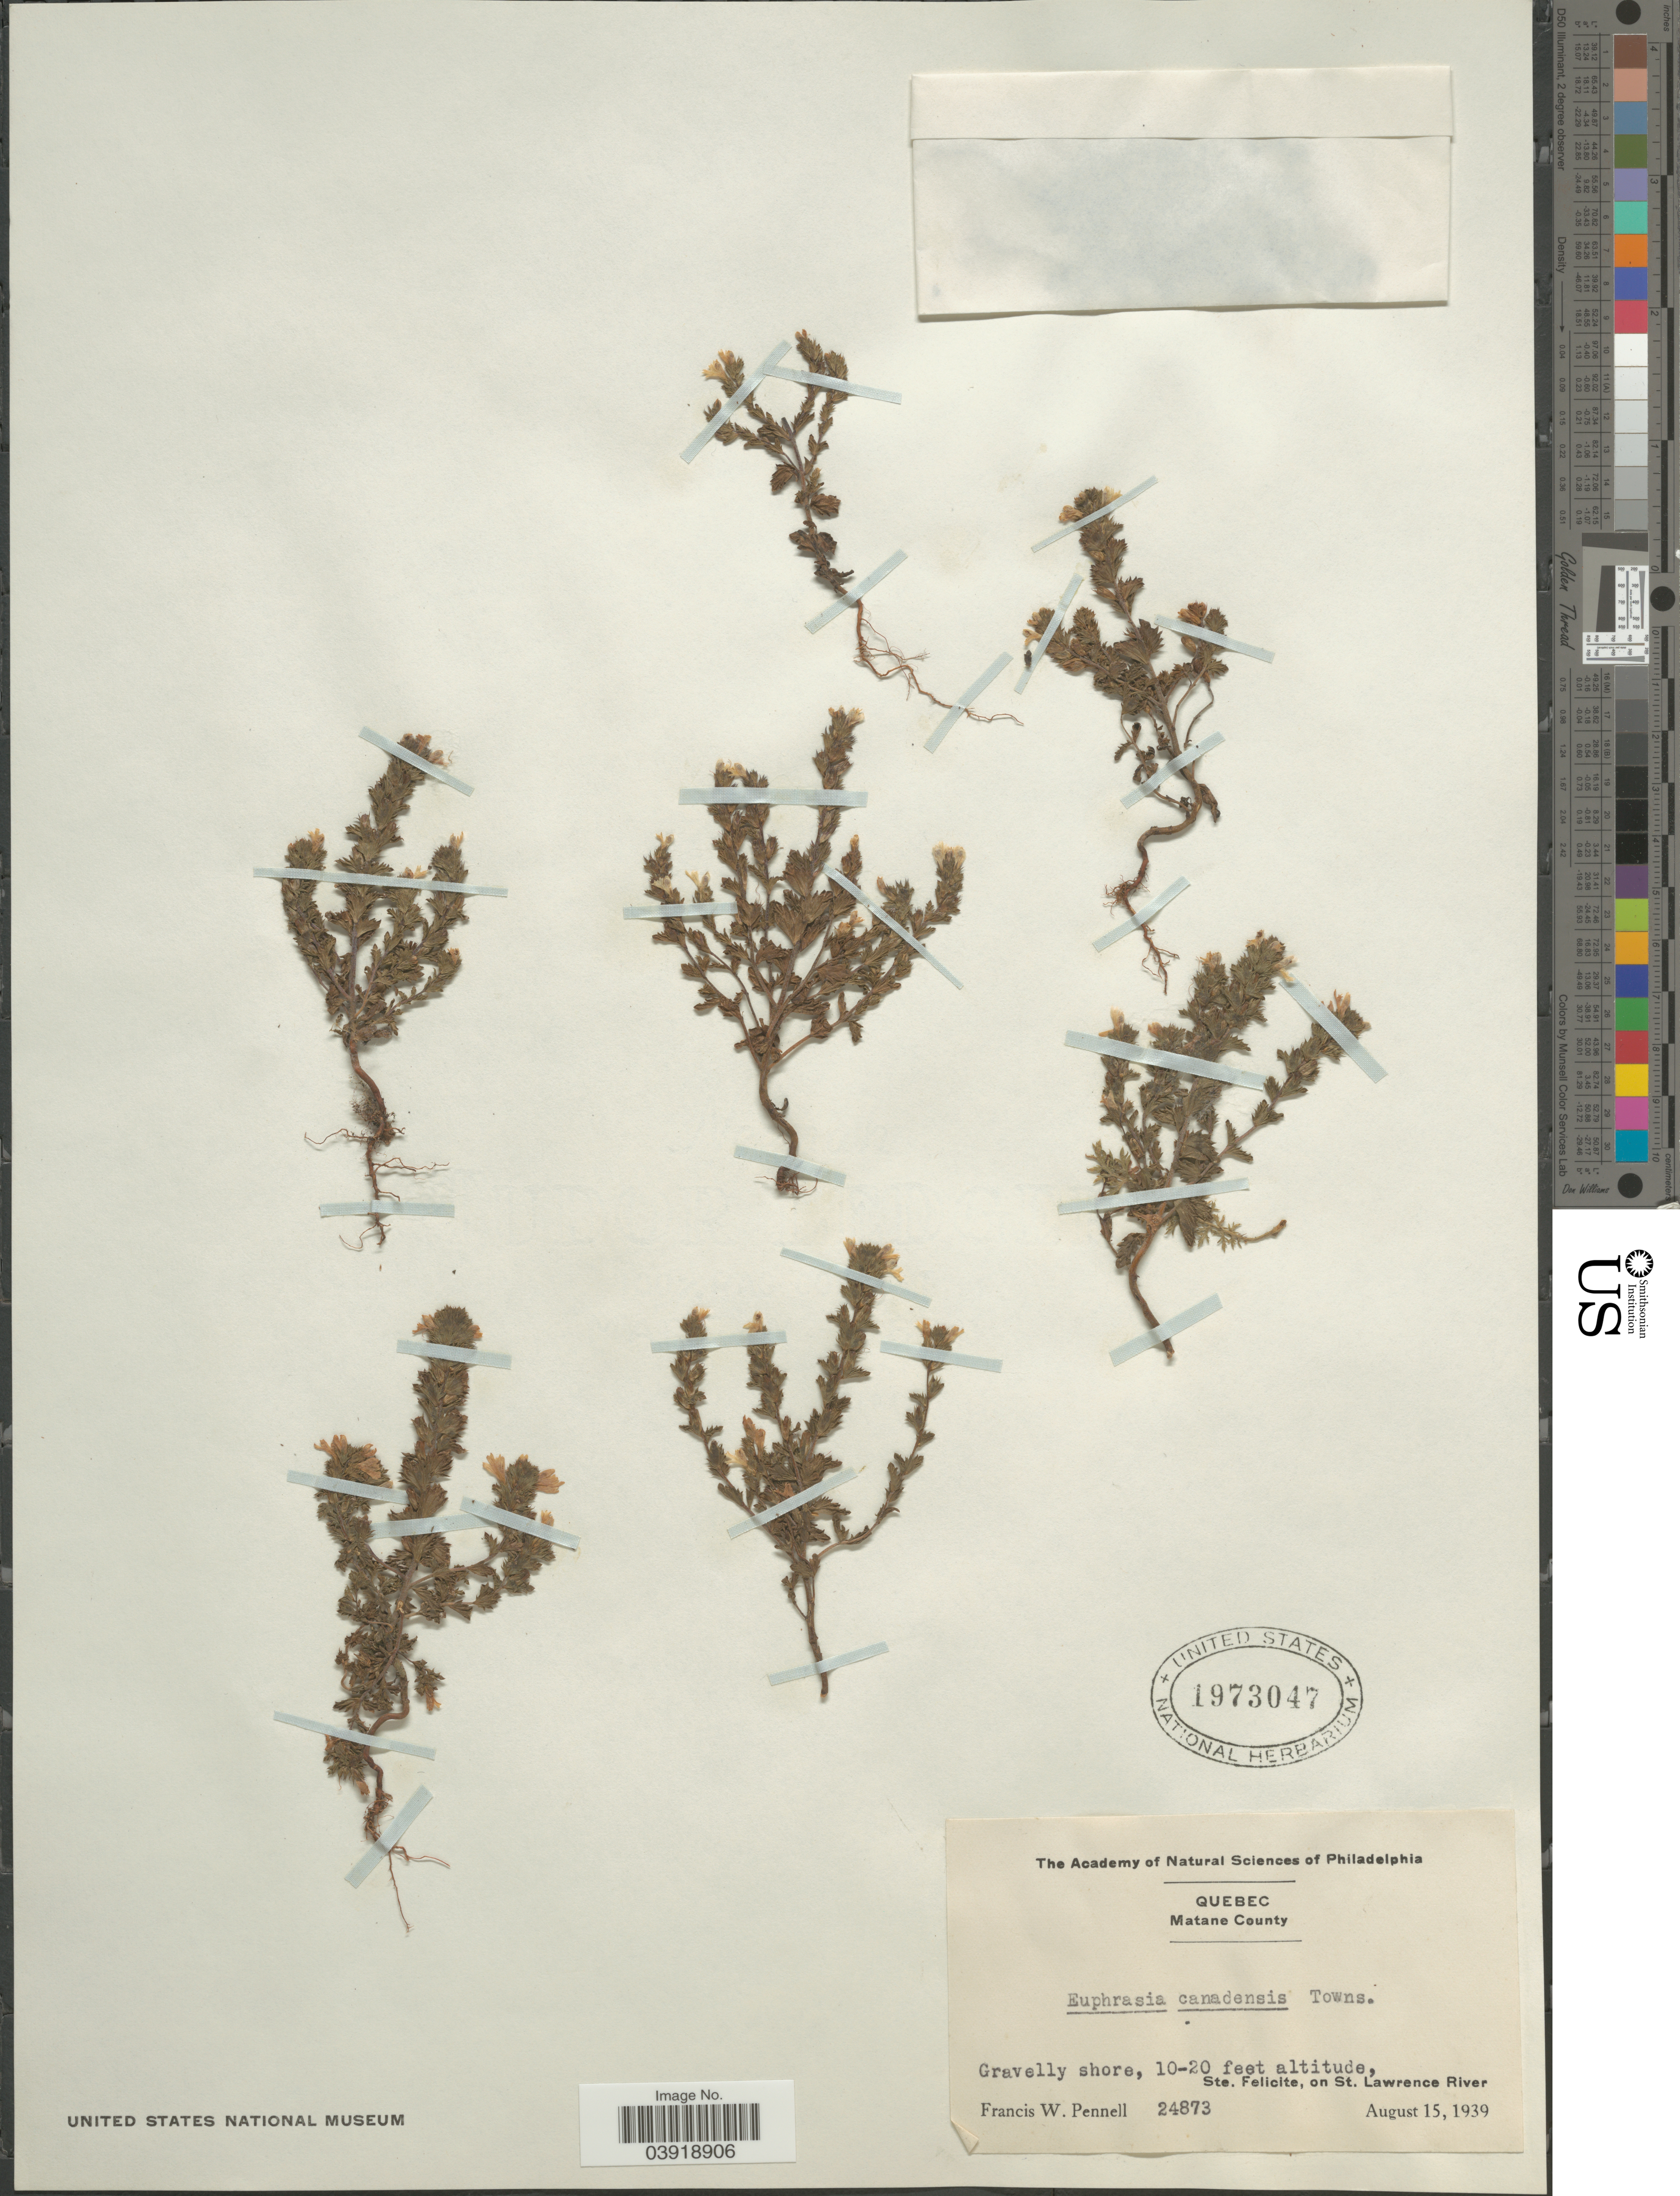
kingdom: Plantae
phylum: Tracheophyta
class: Magnoliopsida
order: Lamiales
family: Orobanchaceae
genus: Euphrasia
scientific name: Euphrasia canadensis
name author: J.F. Towns.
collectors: F. W. Pennell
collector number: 24873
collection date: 1939-08-15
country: Canada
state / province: Quebec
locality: Matane County. Ste. Felicite, on St. Lawrence River.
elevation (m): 3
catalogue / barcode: US 1973047